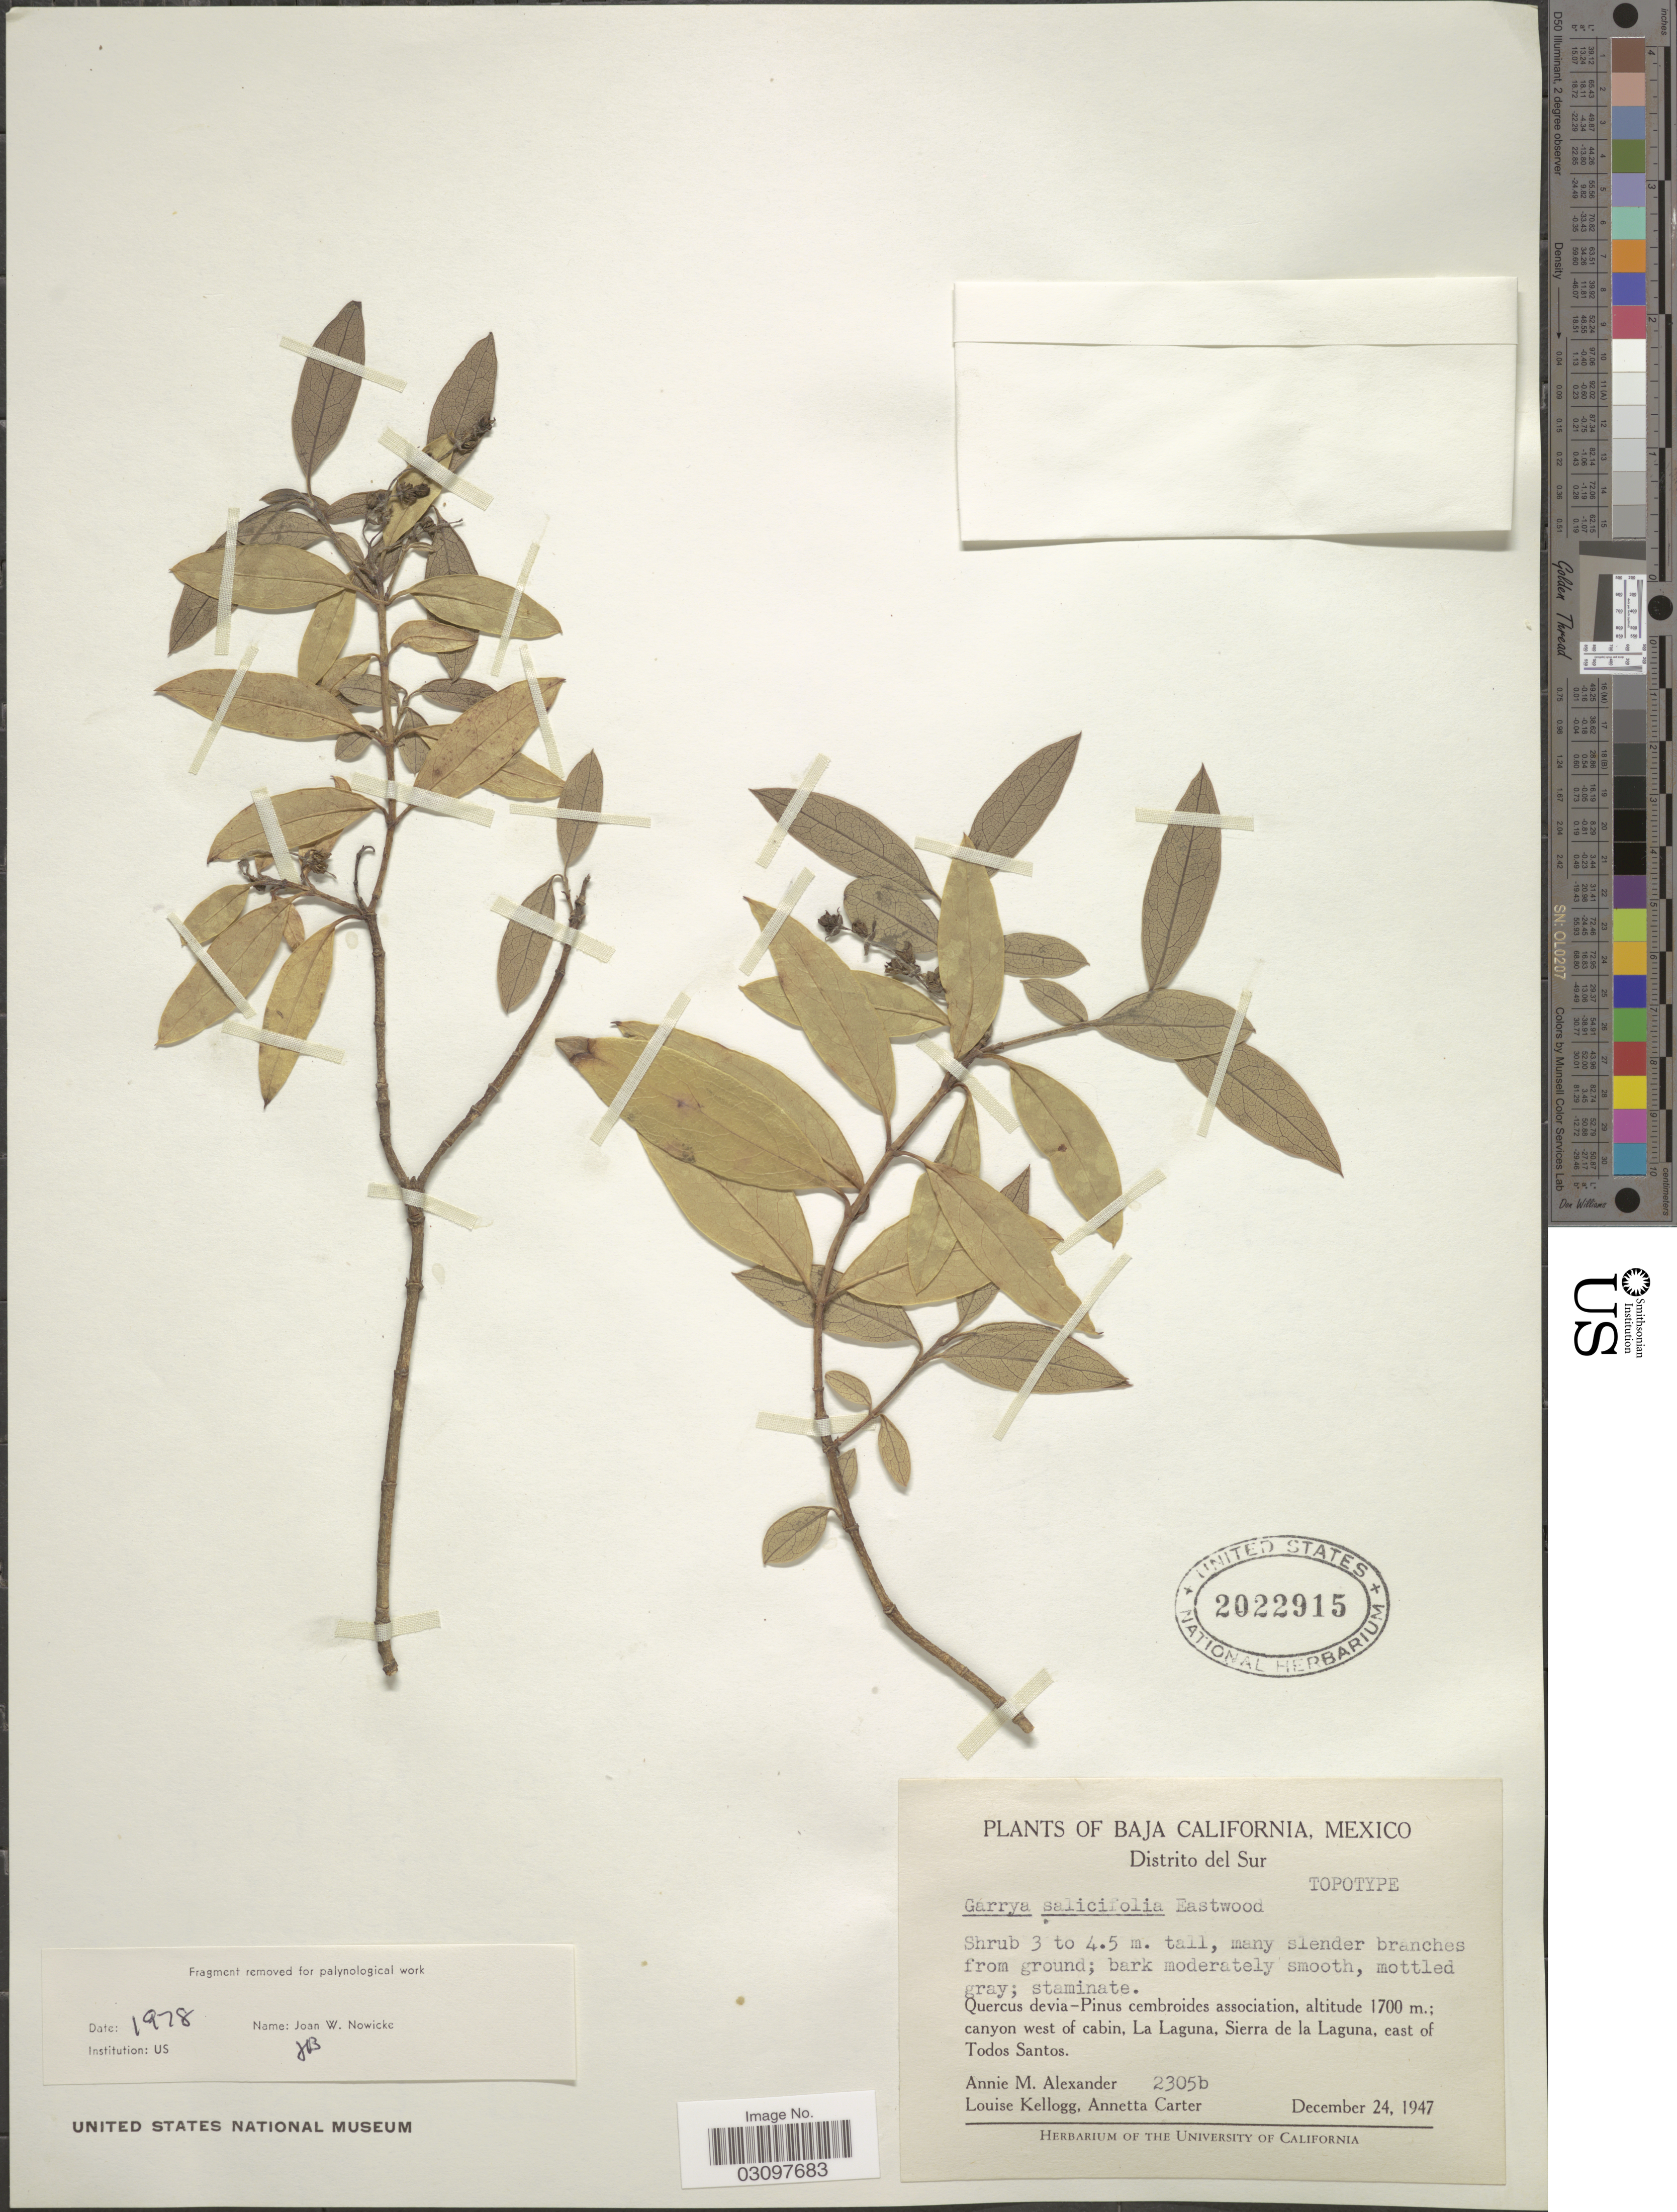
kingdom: Plantae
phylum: Tracheophyta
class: Magnoliopsida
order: Garryales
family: Garryaceae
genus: Garrya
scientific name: Garrya salicifolia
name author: Eastw.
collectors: A. M. Alexander, L. Kellogg & A. Carter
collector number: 2305b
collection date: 1947-12-24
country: Mexico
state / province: Baja California Sur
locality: Distrito del Sur. Canyon west of cabin, La Laguna, Sierra de la Laguna, east of Todos Santos.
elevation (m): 1700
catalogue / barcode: US 2022915